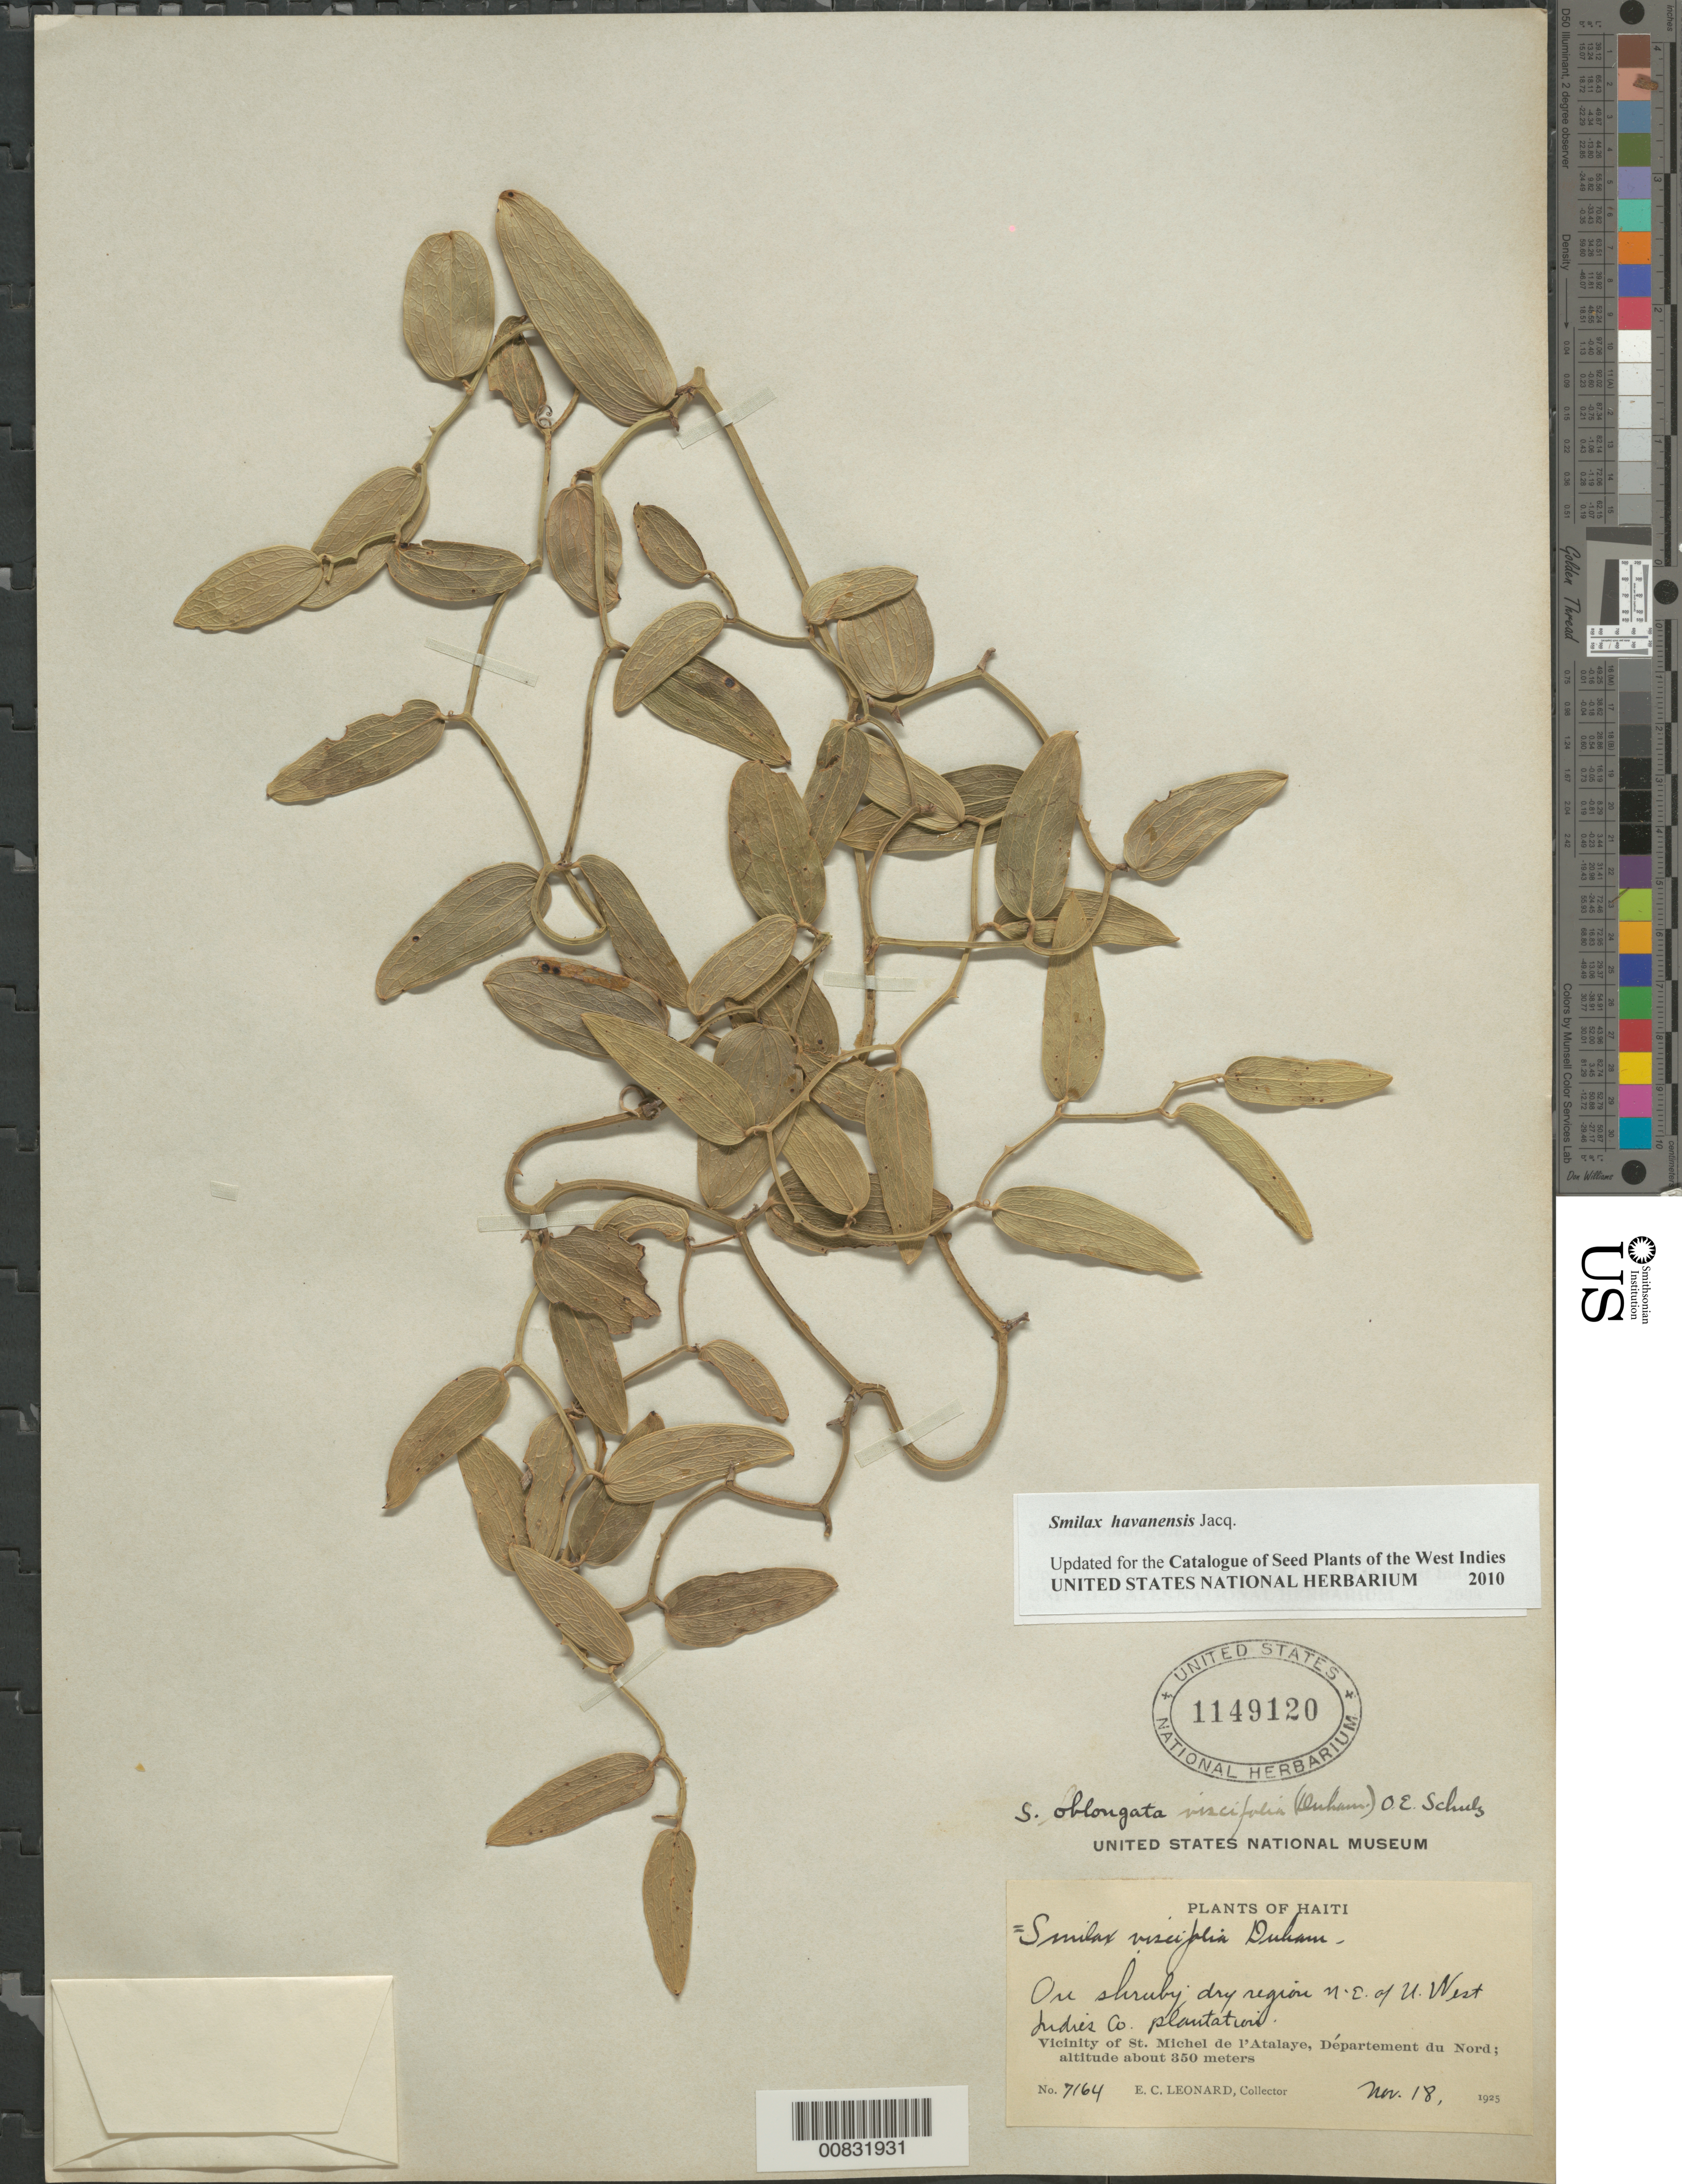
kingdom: Plantae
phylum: Tracheophyta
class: Liliopsida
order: Liliales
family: Smilacaceae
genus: Smilax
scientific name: Smilax havanensis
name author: Jacq.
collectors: E. C. Leonard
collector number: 7164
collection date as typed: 18 Nov 1925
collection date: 1925-11-18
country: Haiti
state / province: Nord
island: Hispaniola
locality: Vicinity of St. Michel de l'Atalaye. Dry region NE of U. West Indies Co. Plantation.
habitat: On shruby; Dry region.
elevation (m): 350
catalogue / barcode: US 1149120